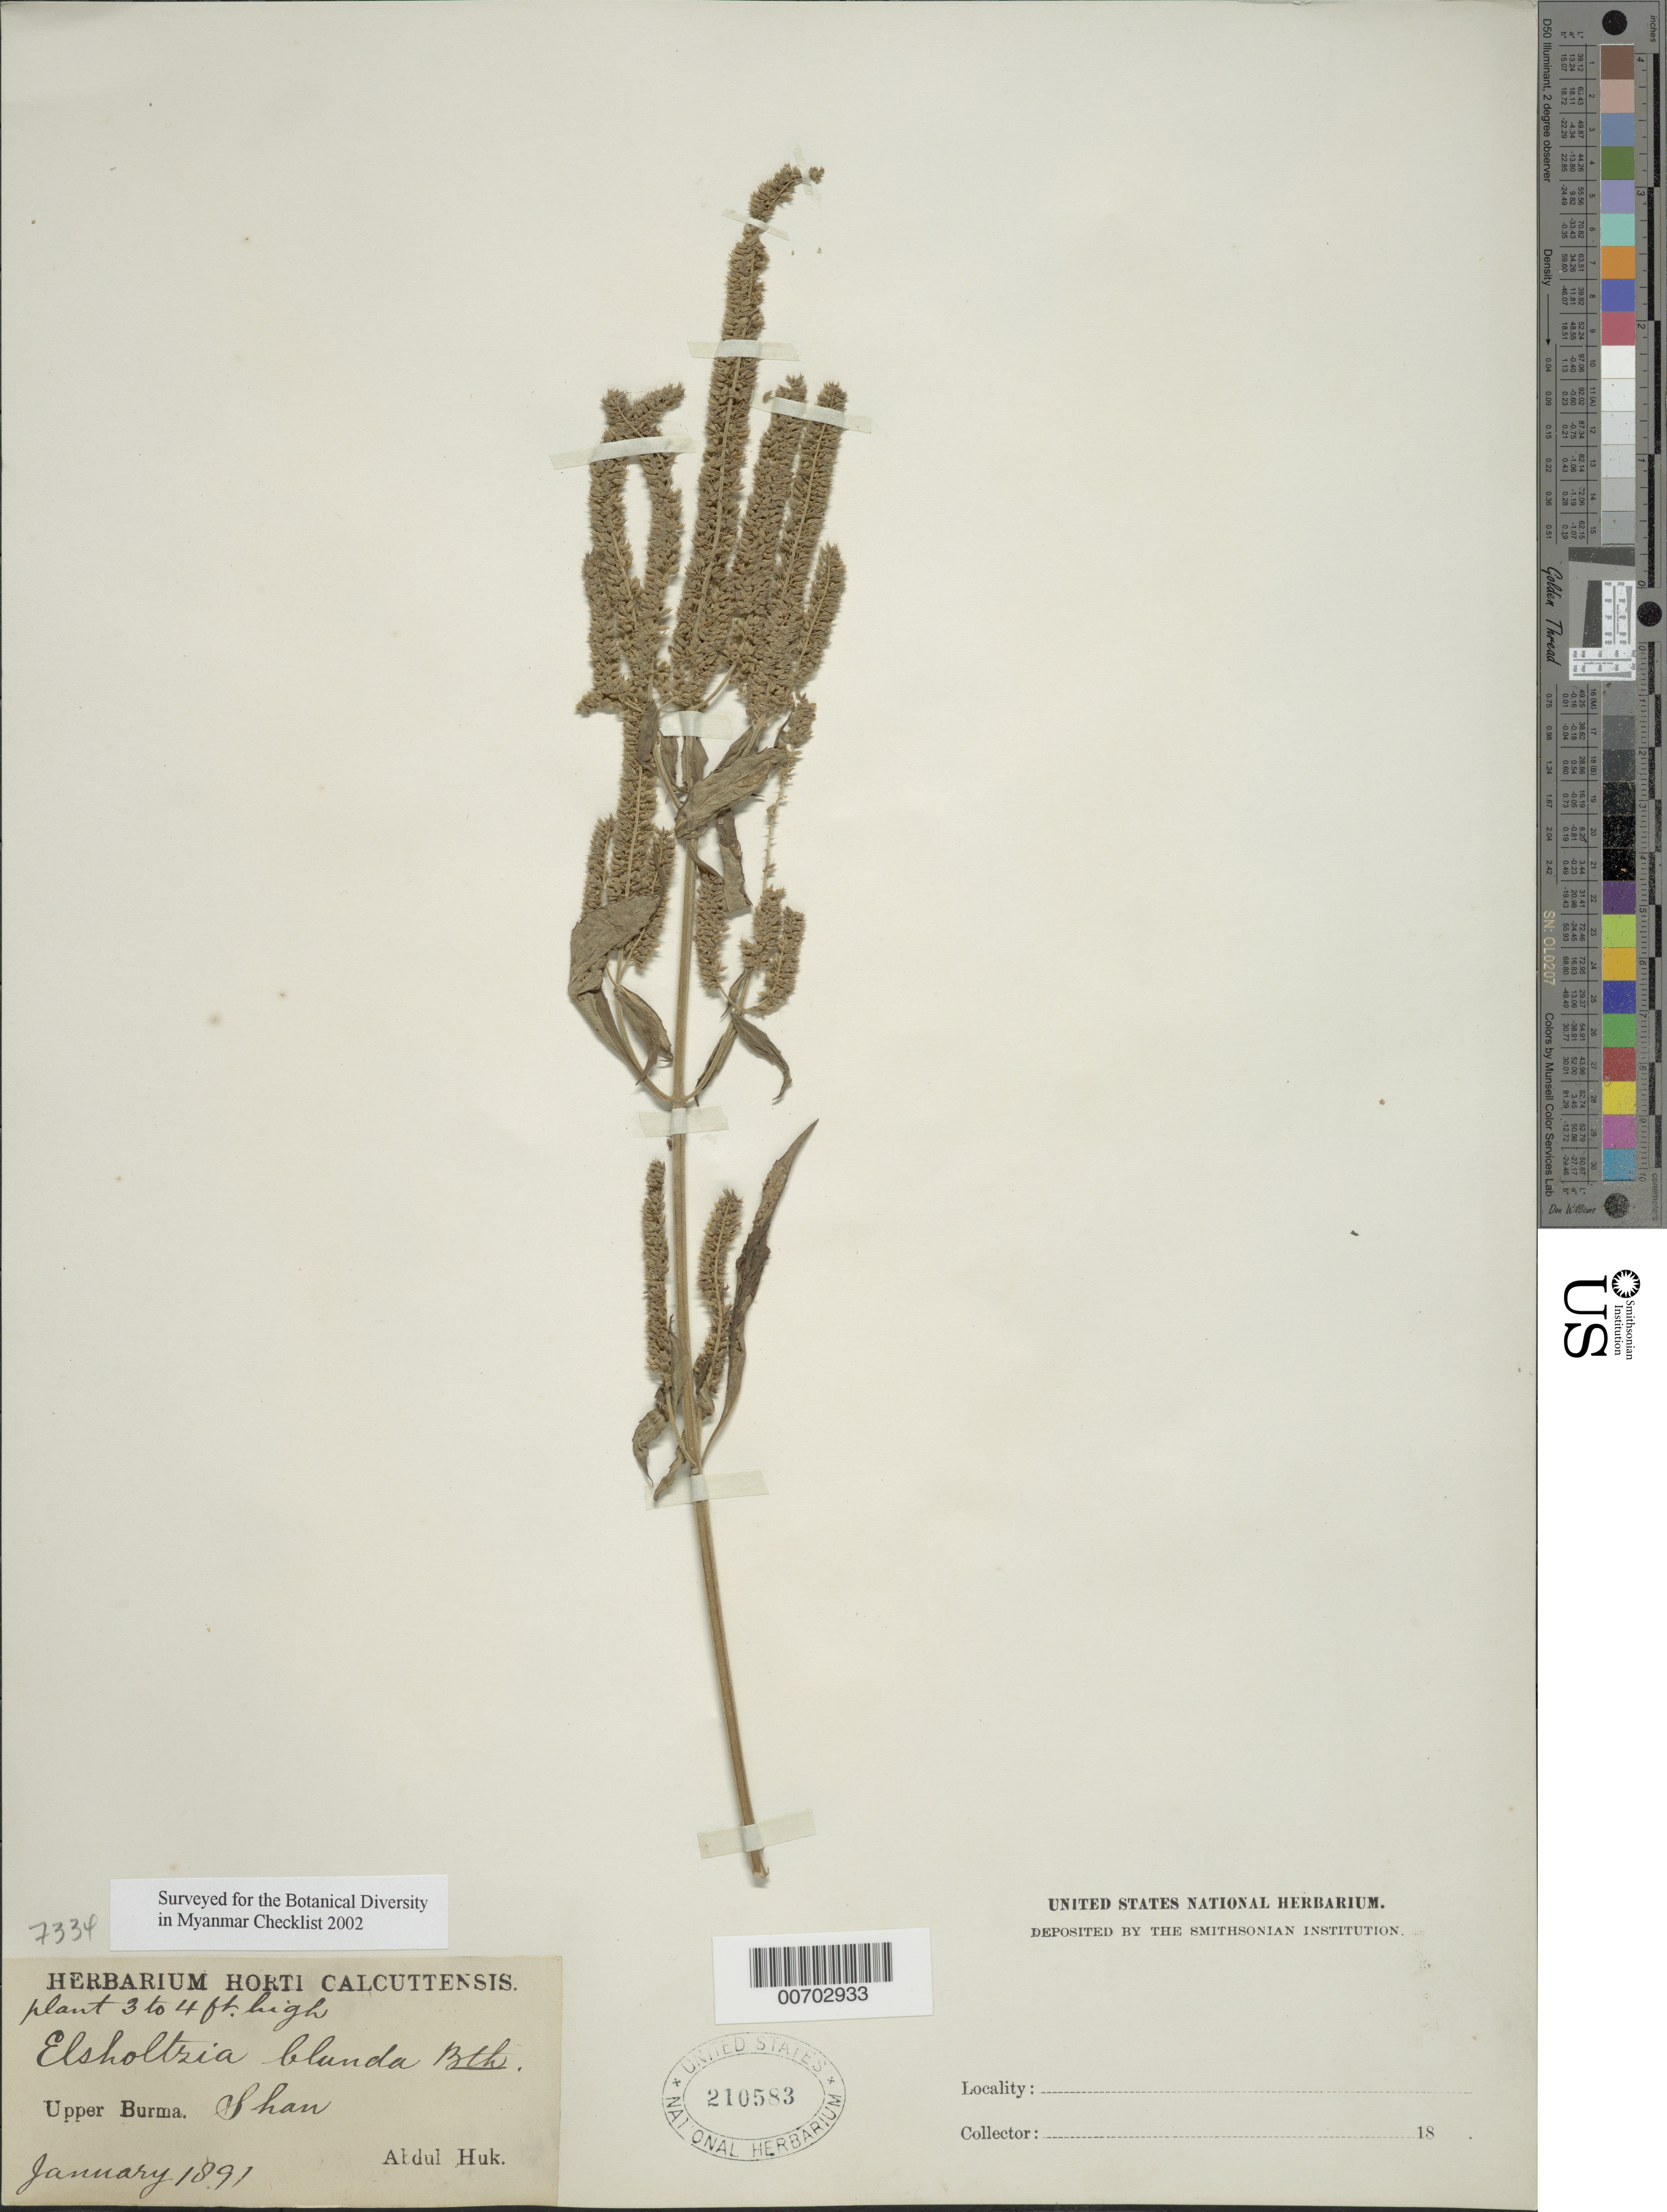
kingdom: Plantae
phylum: Tracheophyta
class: Magnoliopsida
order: Lamiales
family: Lamiaceae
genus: Elsholtzia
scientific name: Elsholtzia blanda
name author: (Benth.) Benth.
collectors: A. Huk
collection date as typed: Jan 1891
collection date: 1891-01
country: Myanmar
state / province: Shan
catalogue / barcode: US 210583